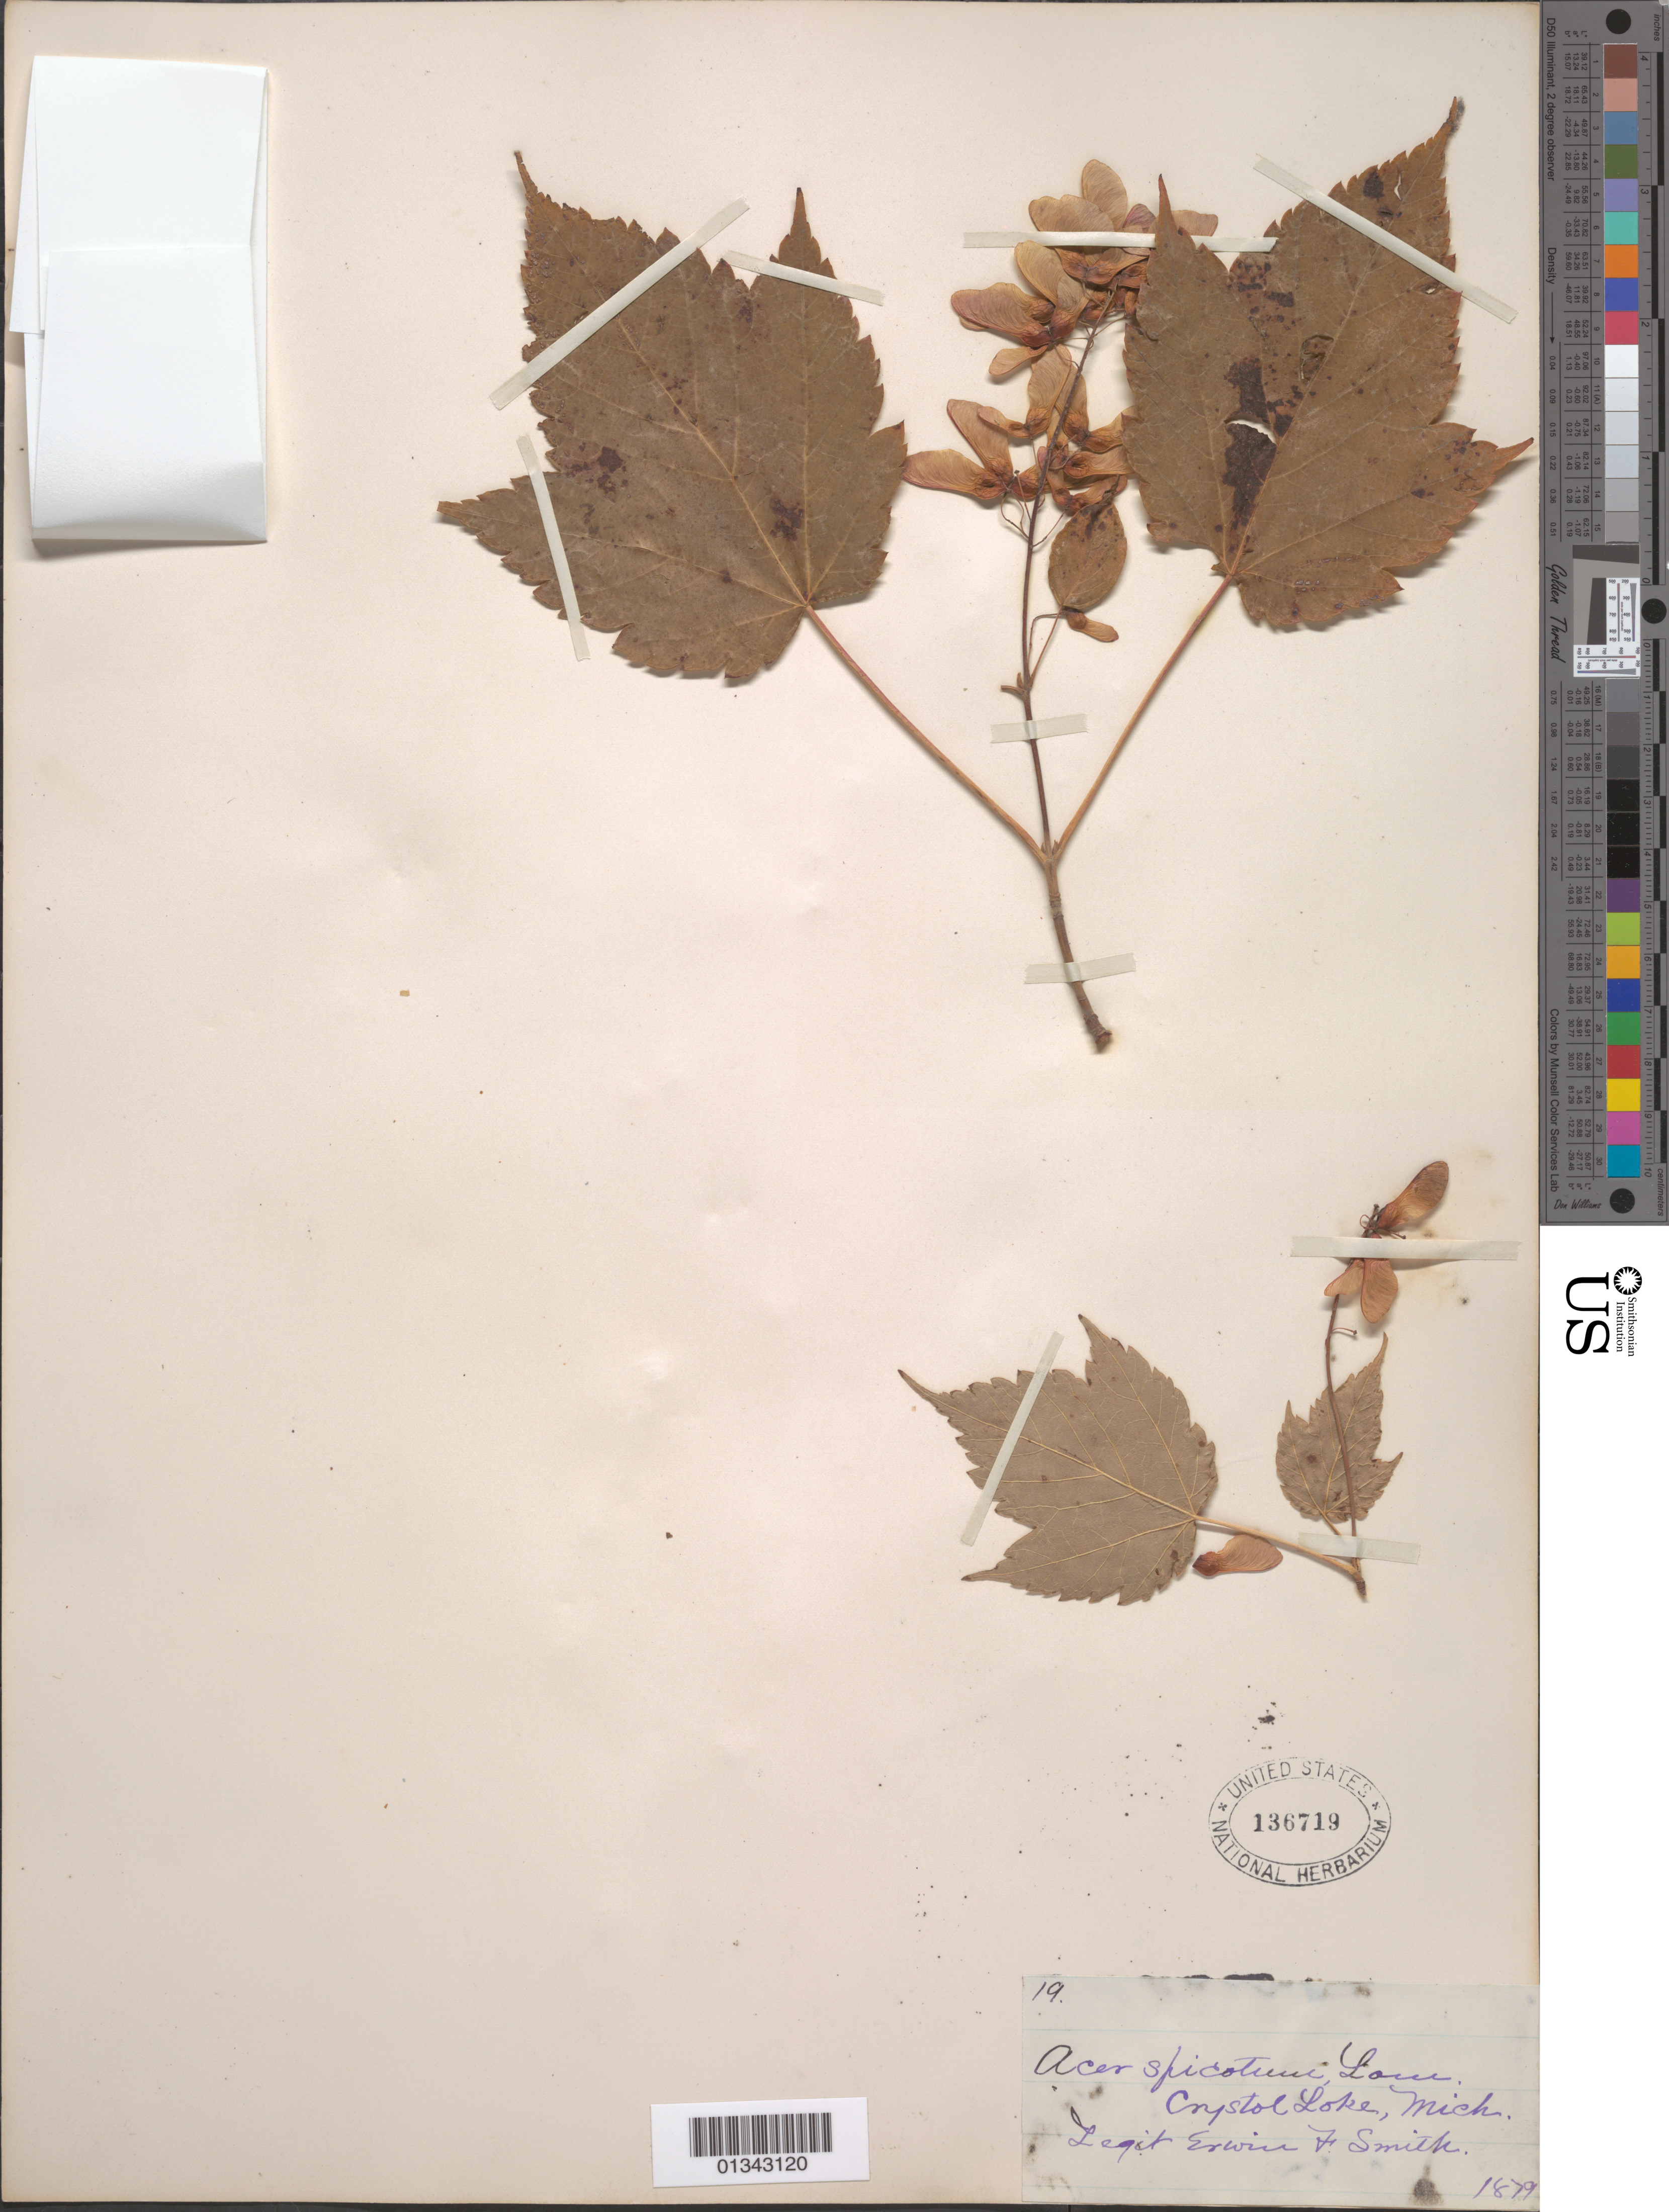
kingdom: Plantae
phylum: Tracheophyta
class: Magnoliopsida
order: Sapindales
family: Sapindaceae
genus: Acer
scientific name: Acer spicatum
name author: Lam.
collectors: E. F. Smith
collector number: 19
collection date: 1879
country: United States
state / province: Michigan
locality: Crystal Lake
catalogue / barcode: US 136719